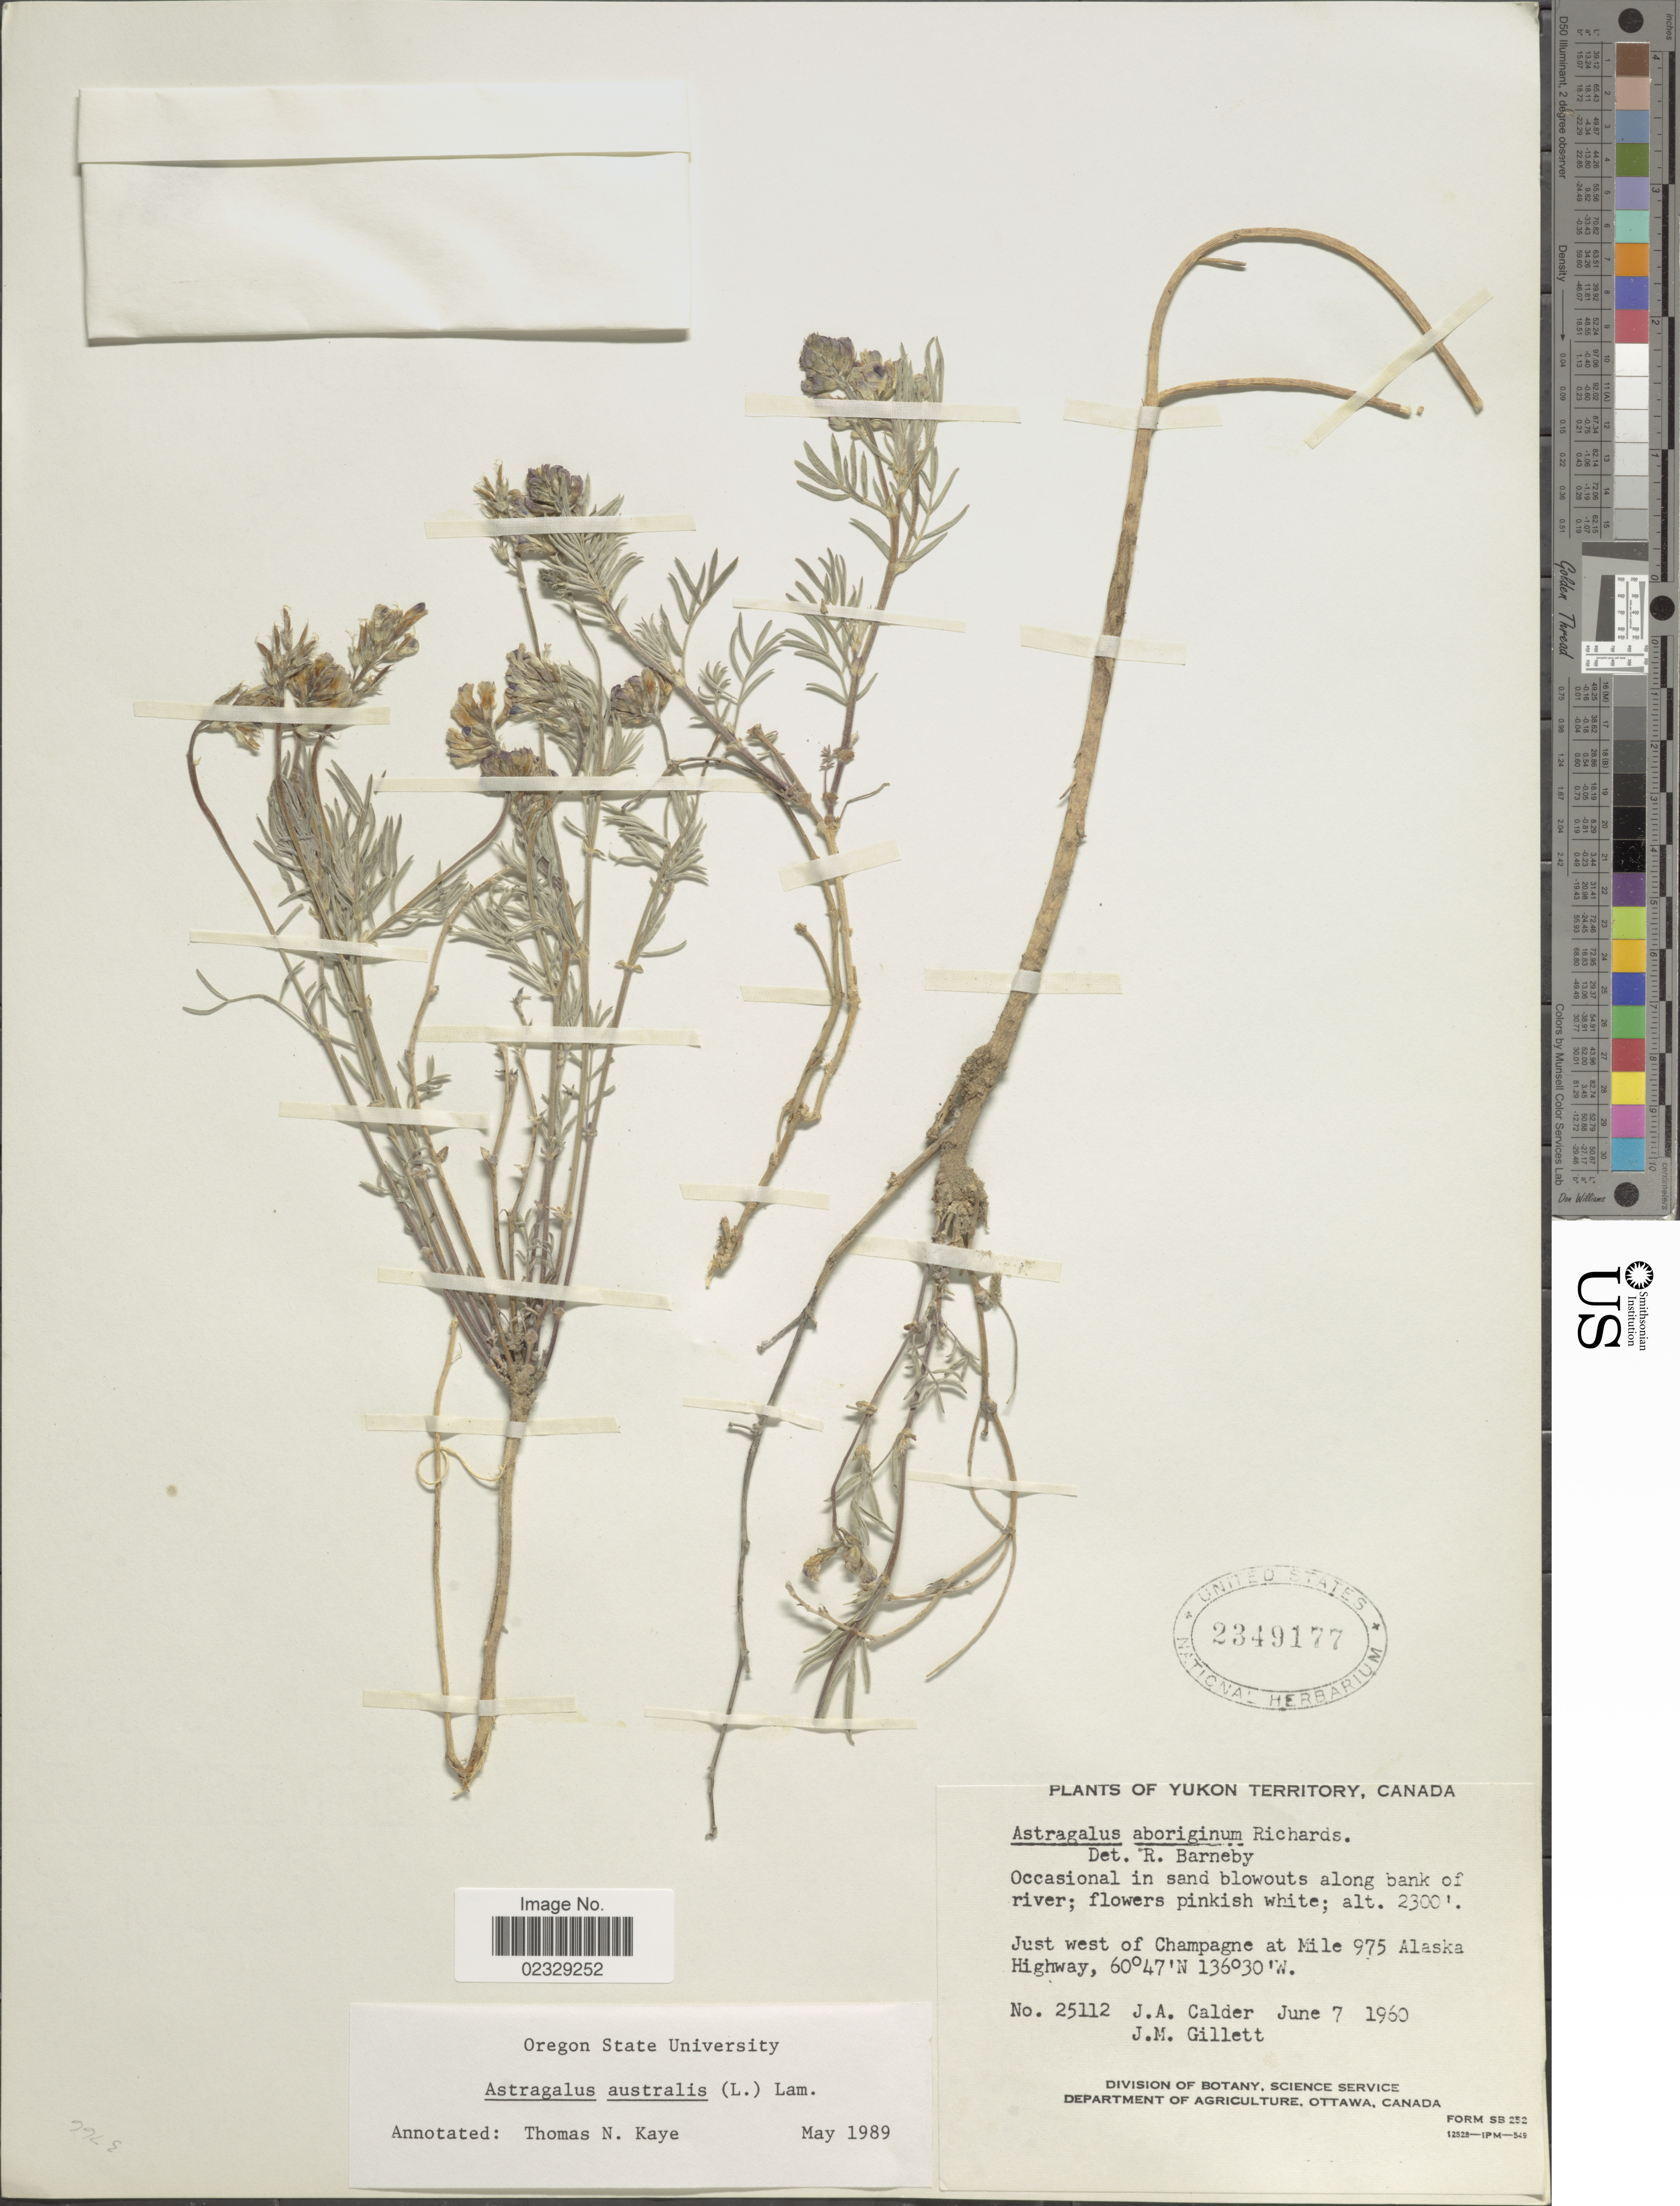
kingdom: Plantae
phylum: Tracheophyta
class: Magnoliopsida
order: Fabales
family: Fabaceae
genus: Astragalus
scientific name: Astragalus australis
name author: (L.) Lam.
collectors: J. A. Calder & J. M. Gillett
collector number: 25112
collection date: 1960-06-07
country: Canada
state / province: Yukon Territory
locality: Just west of Champagne at Mile 975 Alaska Highway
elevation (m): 701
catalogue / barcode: US 2349177